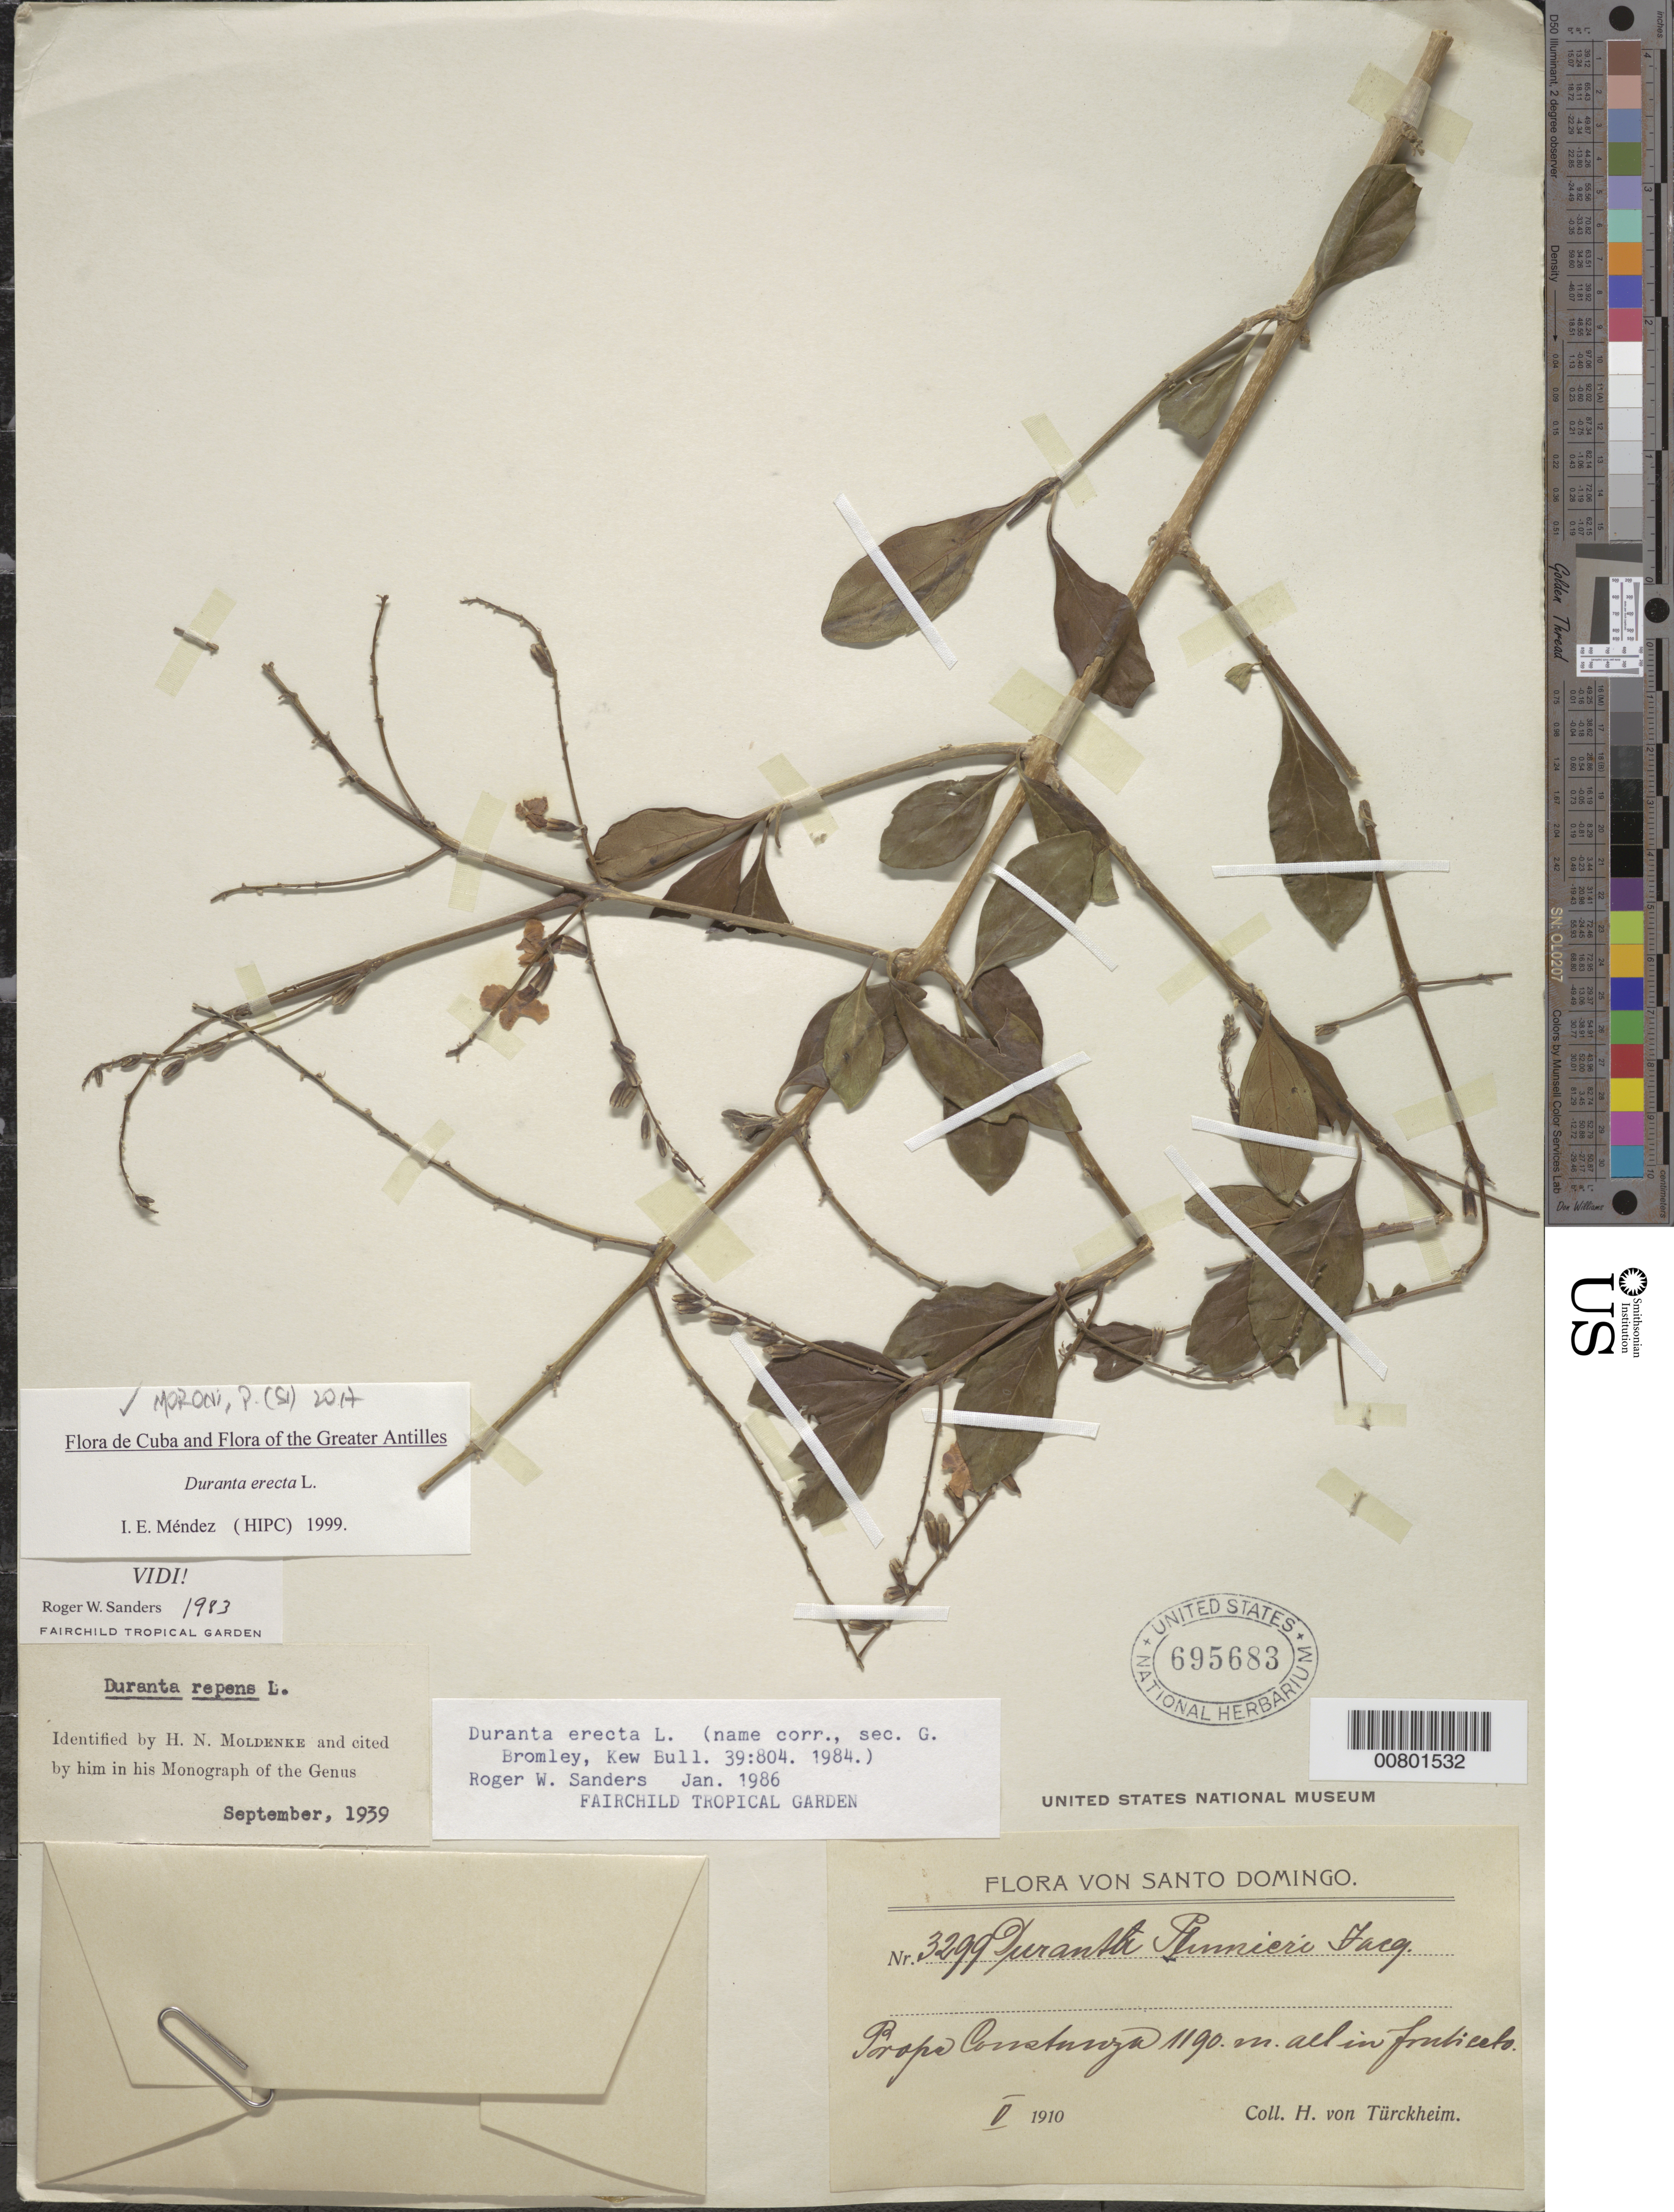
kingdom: Plantae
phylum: Tracheophyta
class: Magnoliopsida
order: Lamiales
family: Verbenaceae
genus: Duranta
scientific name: Duranta erecta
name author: L.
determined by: Méndez, Isidro E., (HIPC)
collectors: H. von Türckheim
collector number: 3299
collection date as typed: May 1910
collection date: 1910-05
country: Dominican Republic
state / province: La Vega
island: Hispaniola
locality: Constanza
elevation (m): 1190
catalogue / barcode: US 695683